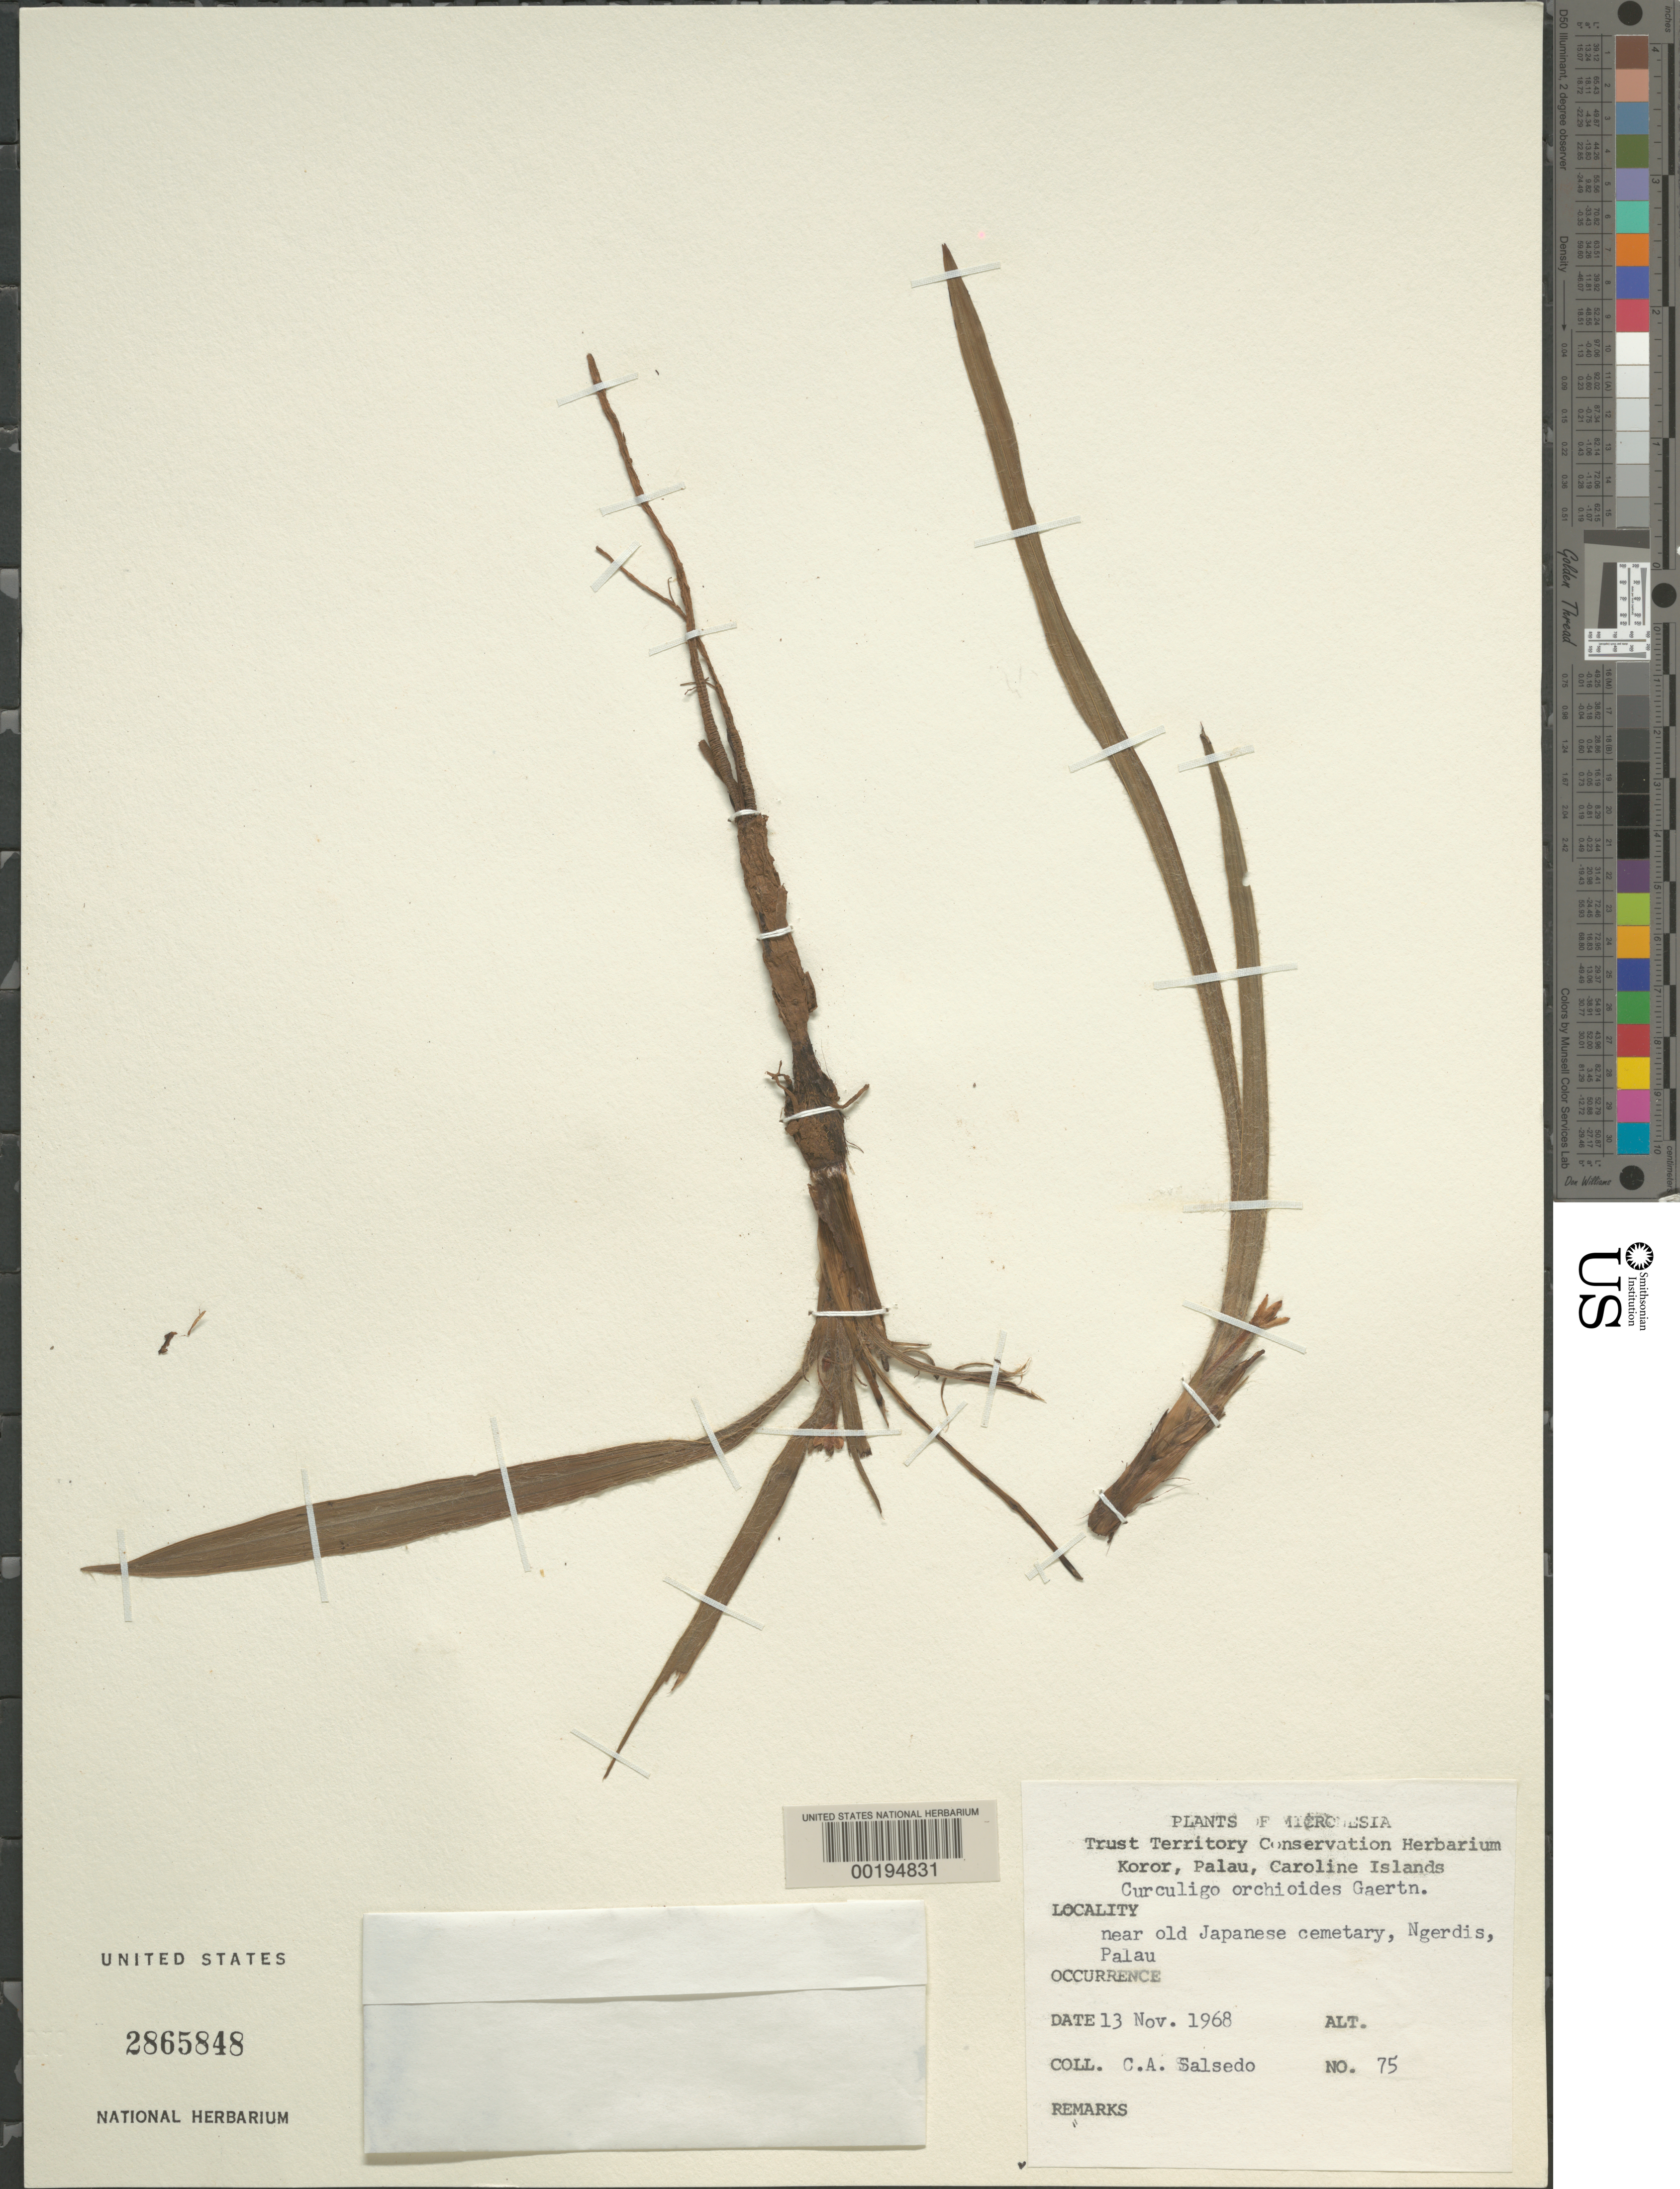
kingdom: Plantae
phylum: Tracheophyta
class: Liliopsida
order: Asparagales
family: Hypoxidaceae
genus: Curculigo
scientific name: Curculigo orchioides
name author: Gaertn.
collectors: C.A. Salsedo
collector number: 75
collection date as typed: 13 Nov 1968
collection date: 1968-11-13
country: Palau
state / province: Koror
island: Oreor (Koror)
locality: Near old japanese cemetary, ngerdis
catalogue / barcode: US 2865848